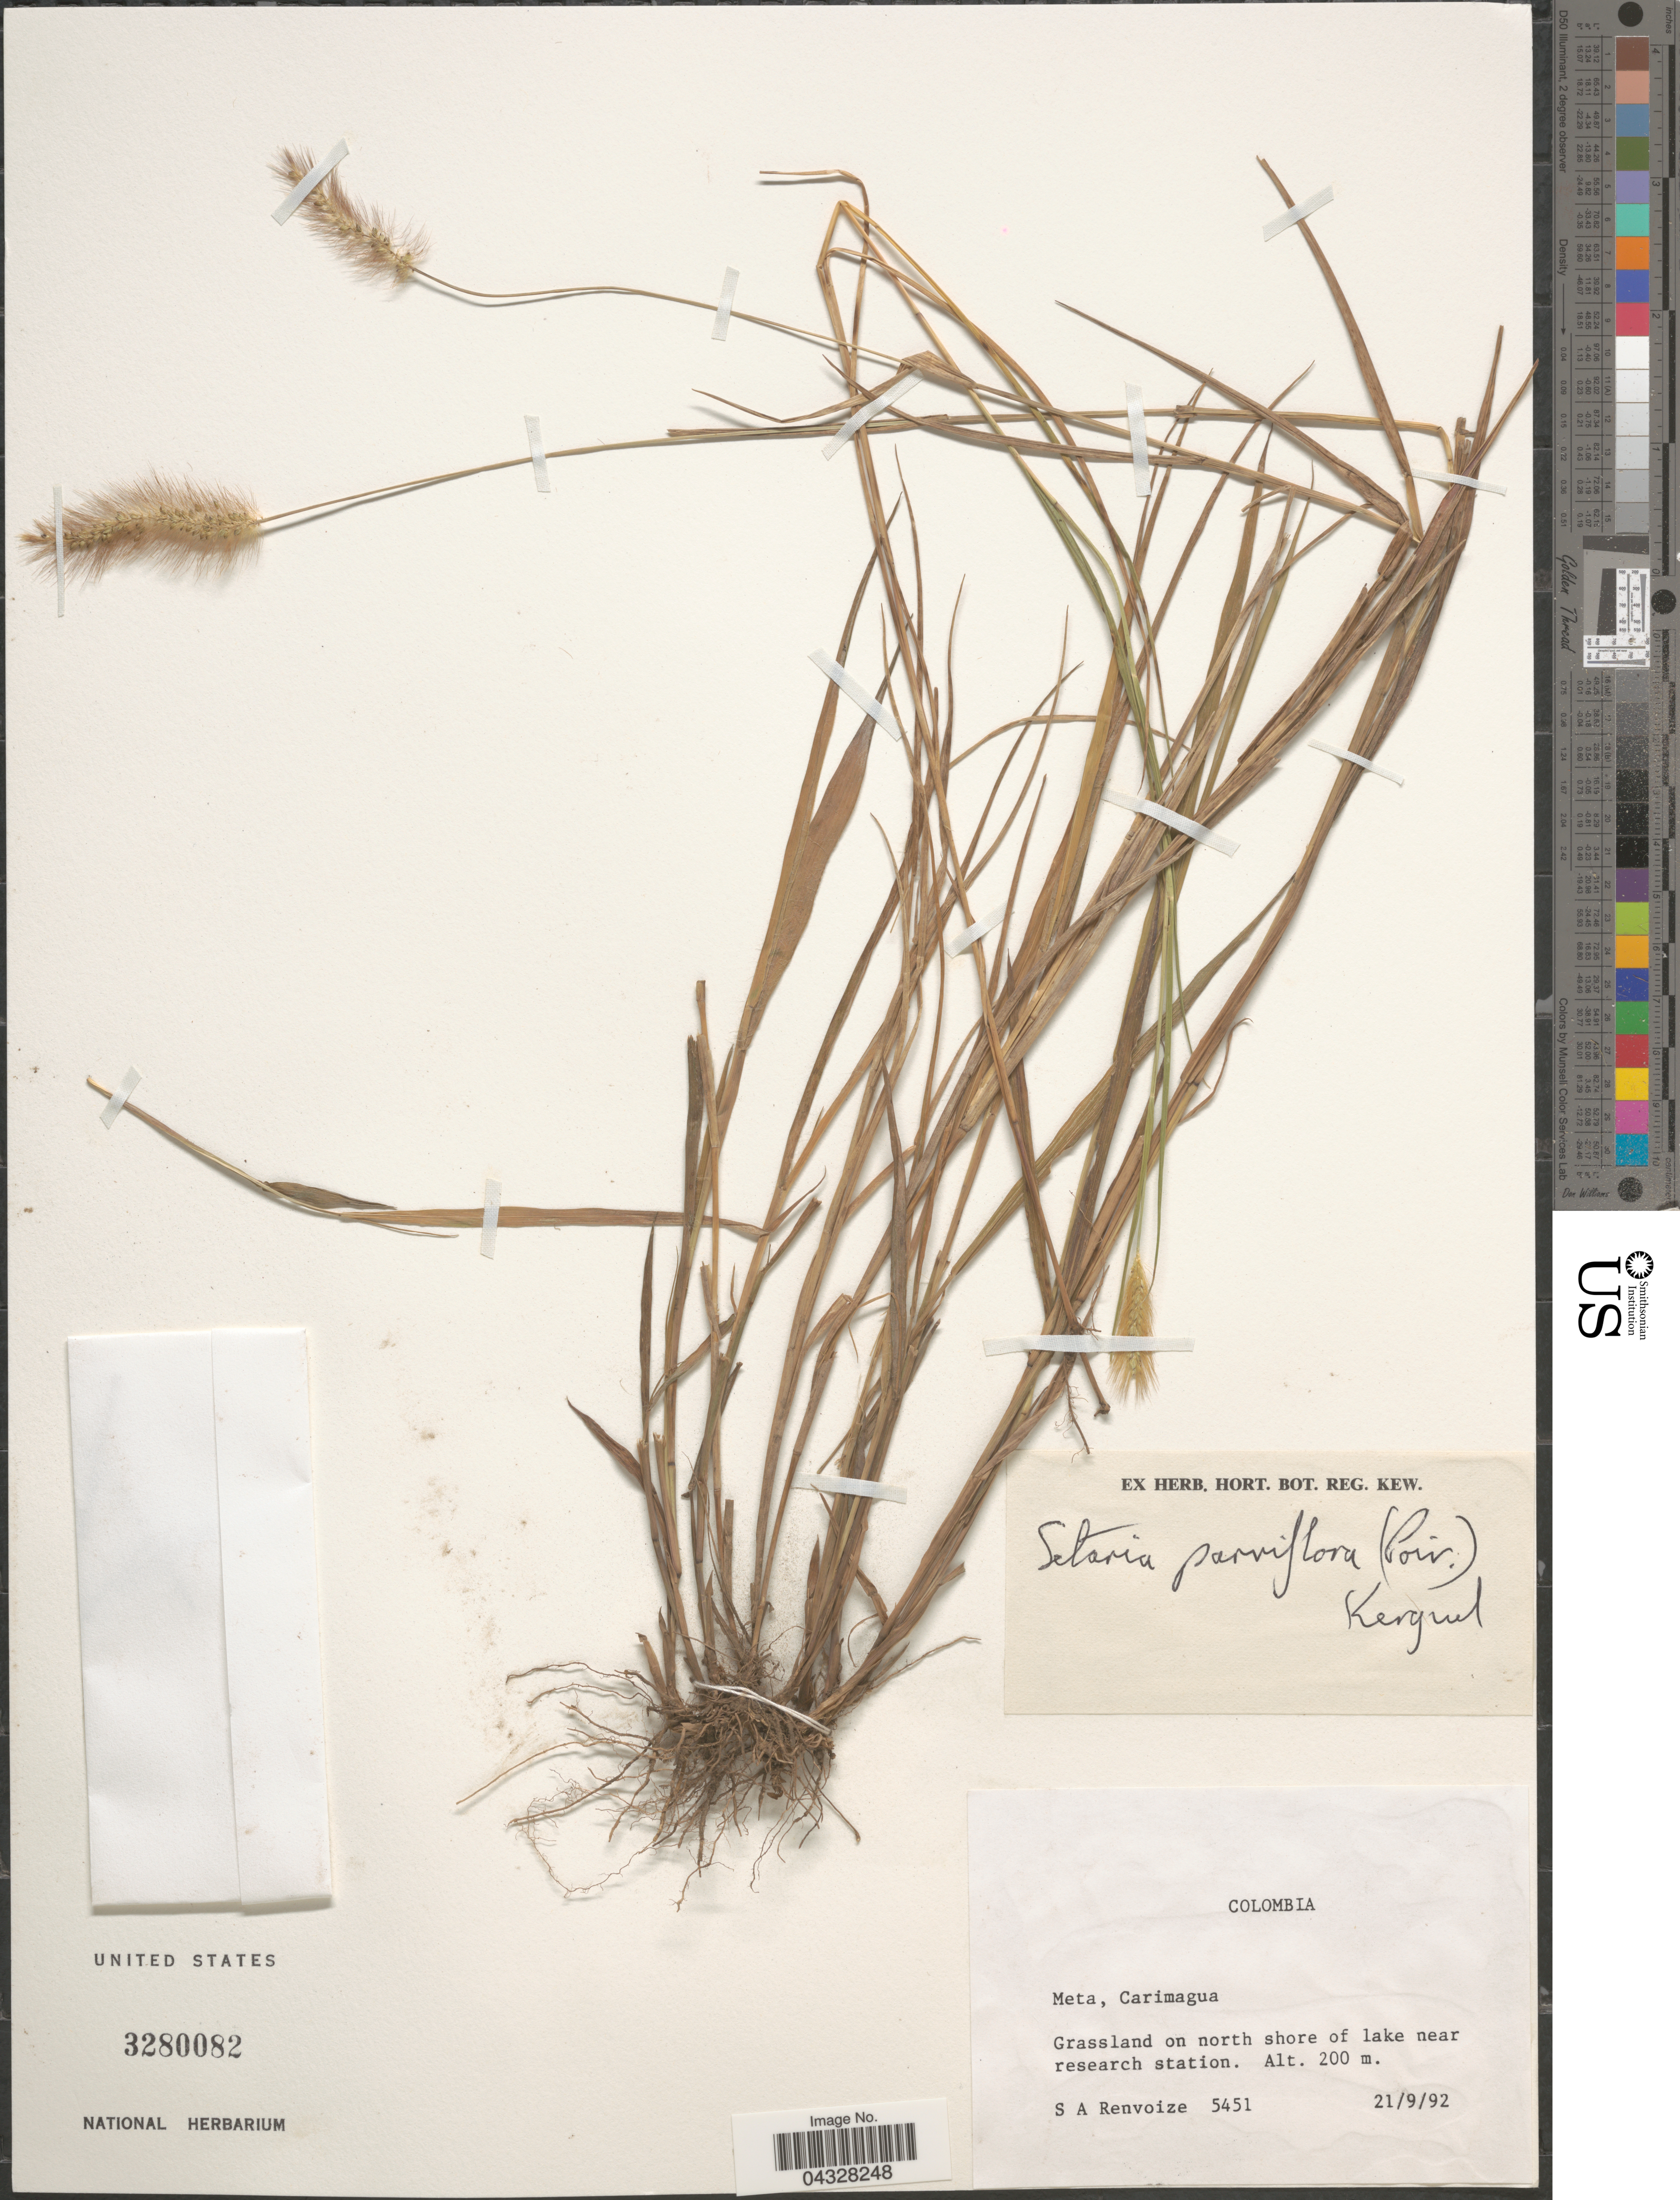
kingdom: Plantae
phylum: Tracheophyta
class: Liliopsida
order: Poales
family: Poaceae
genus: Setaria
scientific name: Setaria parviflora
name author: (Poir.) Kerguélen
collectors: S. A. Renvoize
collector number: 5451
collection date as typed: Transcribed d/m/y: 21/9/92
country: Colombia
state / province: Meta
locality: Carimagua. Grassland on north shore of lake near research station.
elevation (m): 200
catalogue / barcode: US 3280082